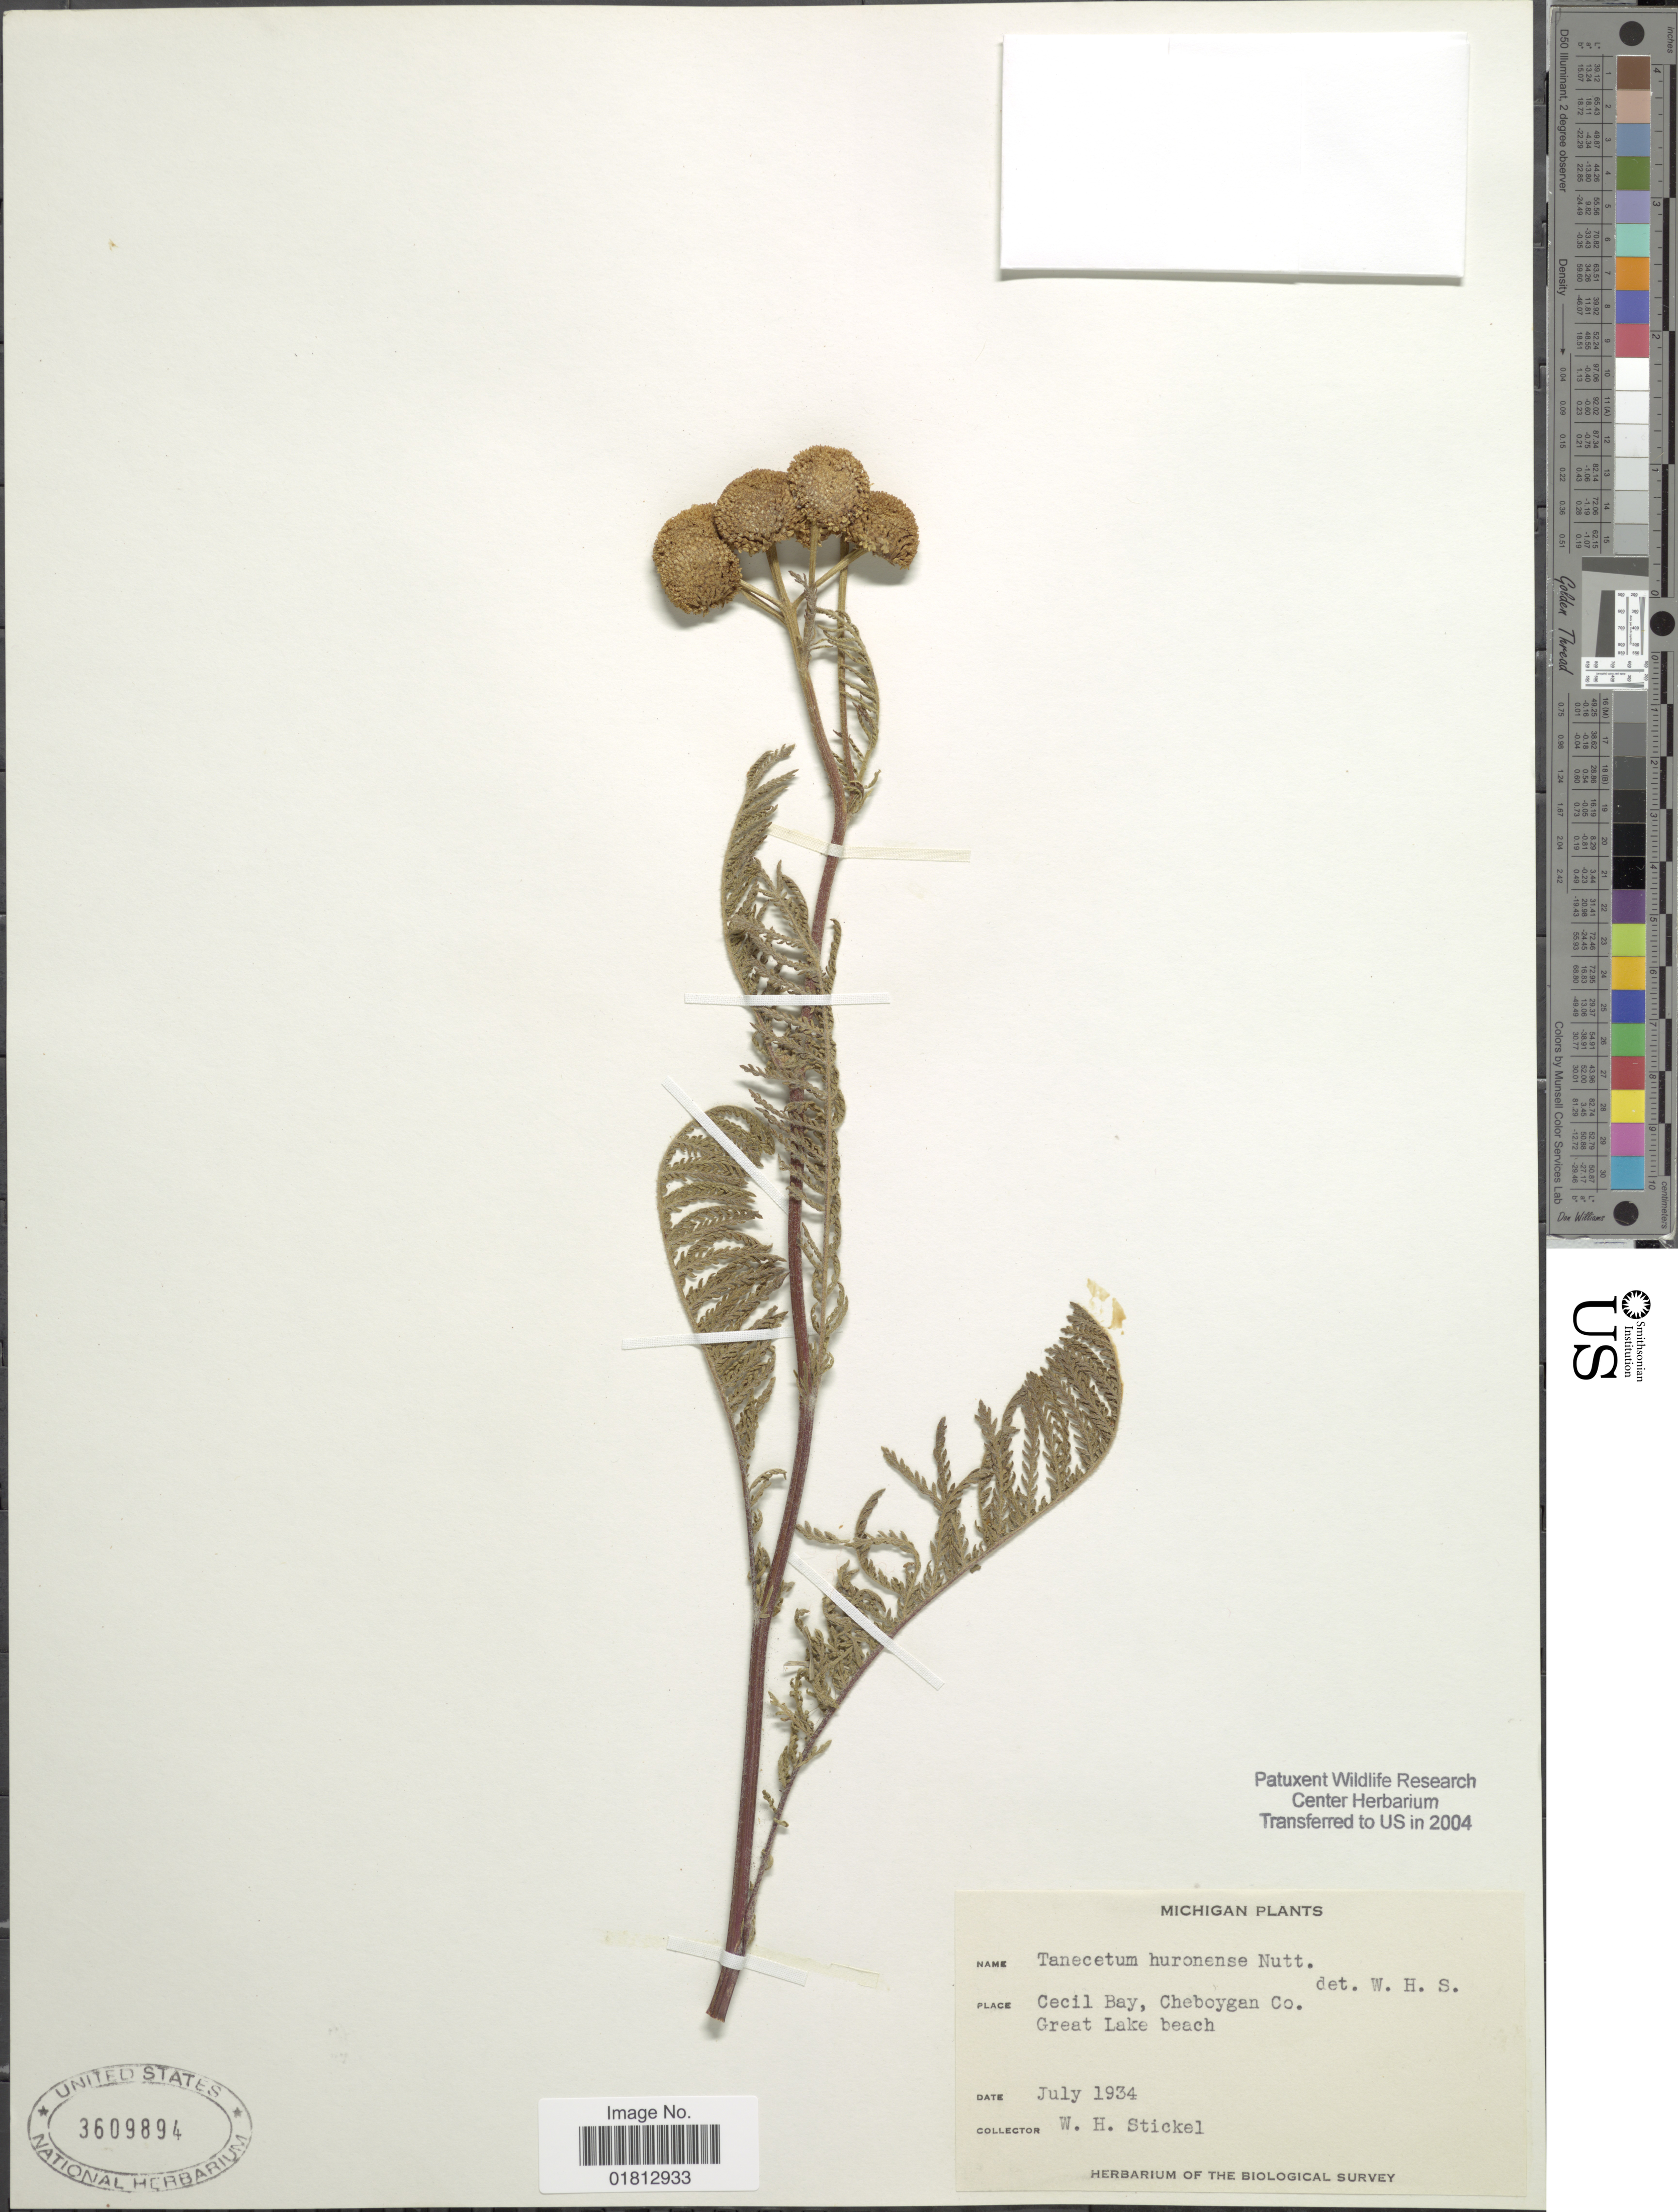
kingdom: Plantae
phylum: Tracheophyta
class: Magnoliopsida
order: Asterales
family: Asteraceae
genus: Tanacetum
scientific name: Tanacetum huronense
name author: Nutt.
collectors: W. Stickel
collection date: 1934-07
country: United States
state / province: Michigan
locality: Cecil Bay, Cheboygan Co., Great Lake beach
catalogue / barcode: US 3609894